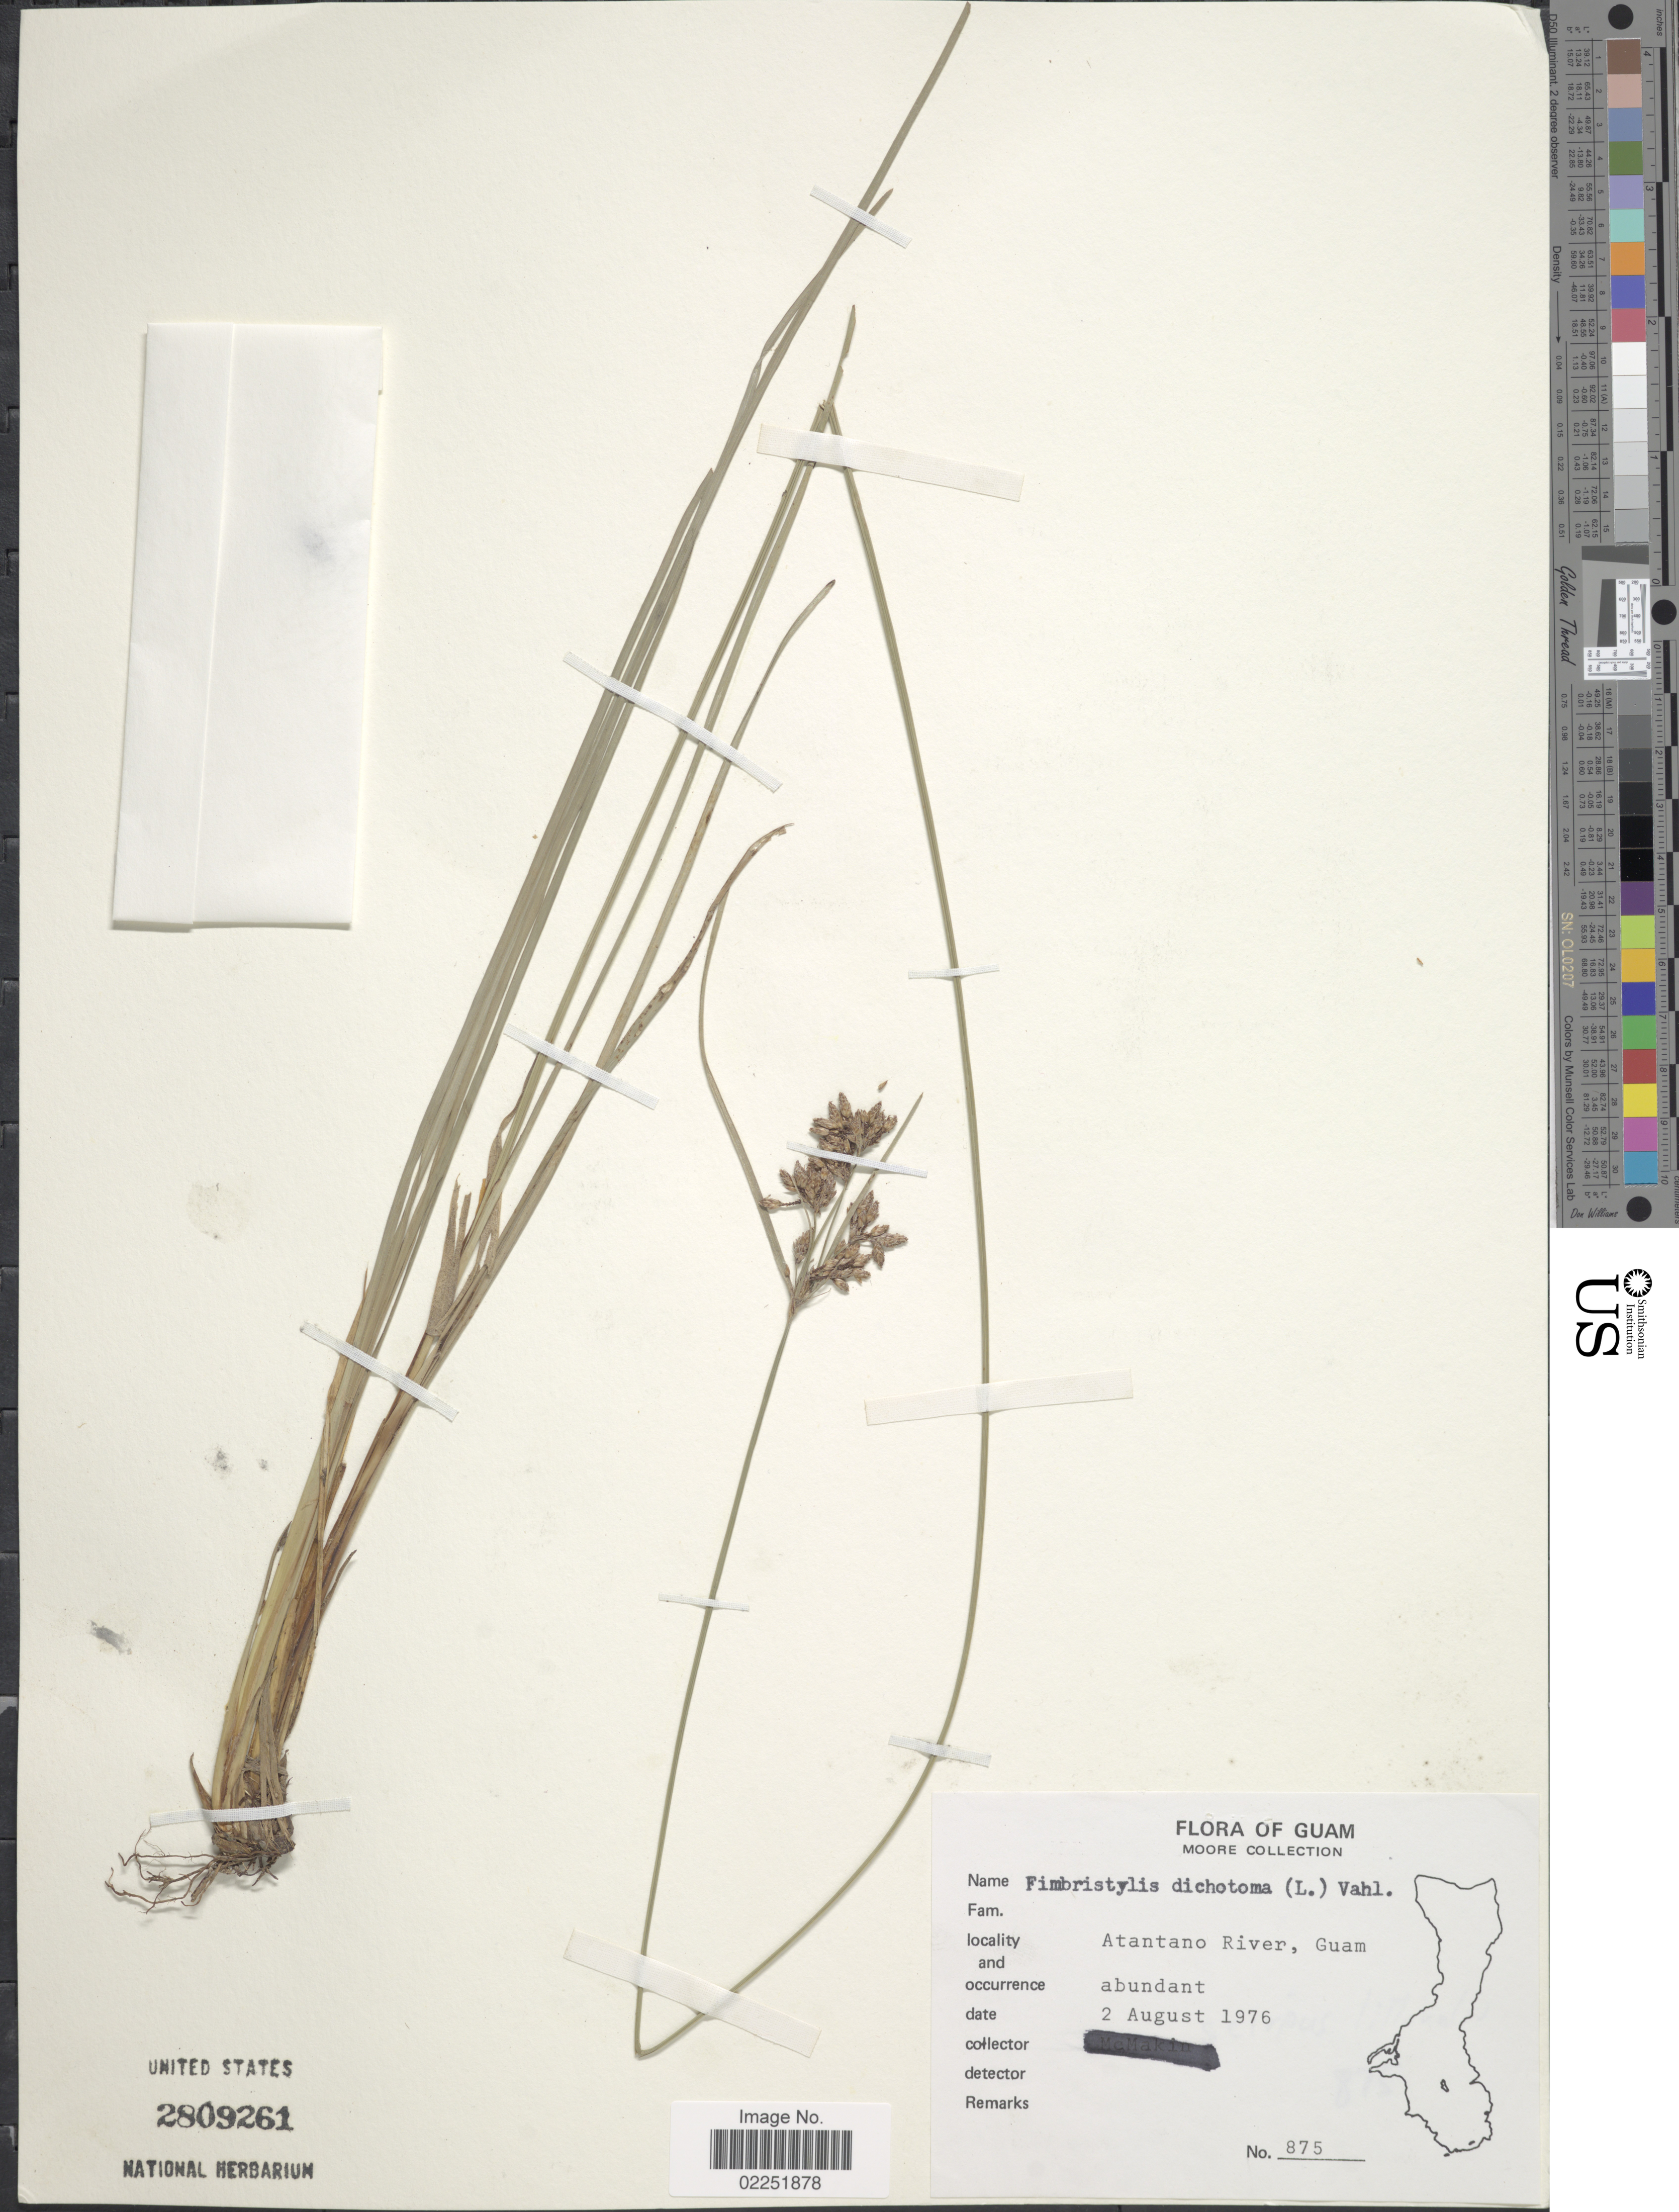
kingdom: Plantae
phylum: Tracheophyta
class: Liliopsida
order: Poales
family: Cyperaceae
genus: Fimbristylis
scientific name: Fimbristylis dichotoma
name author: (L.) Vahl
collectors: ex herb. Moore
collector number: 875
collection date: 1976-08-02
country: Guam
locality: Moore Collection, Atantano River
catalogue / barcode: US 2809261